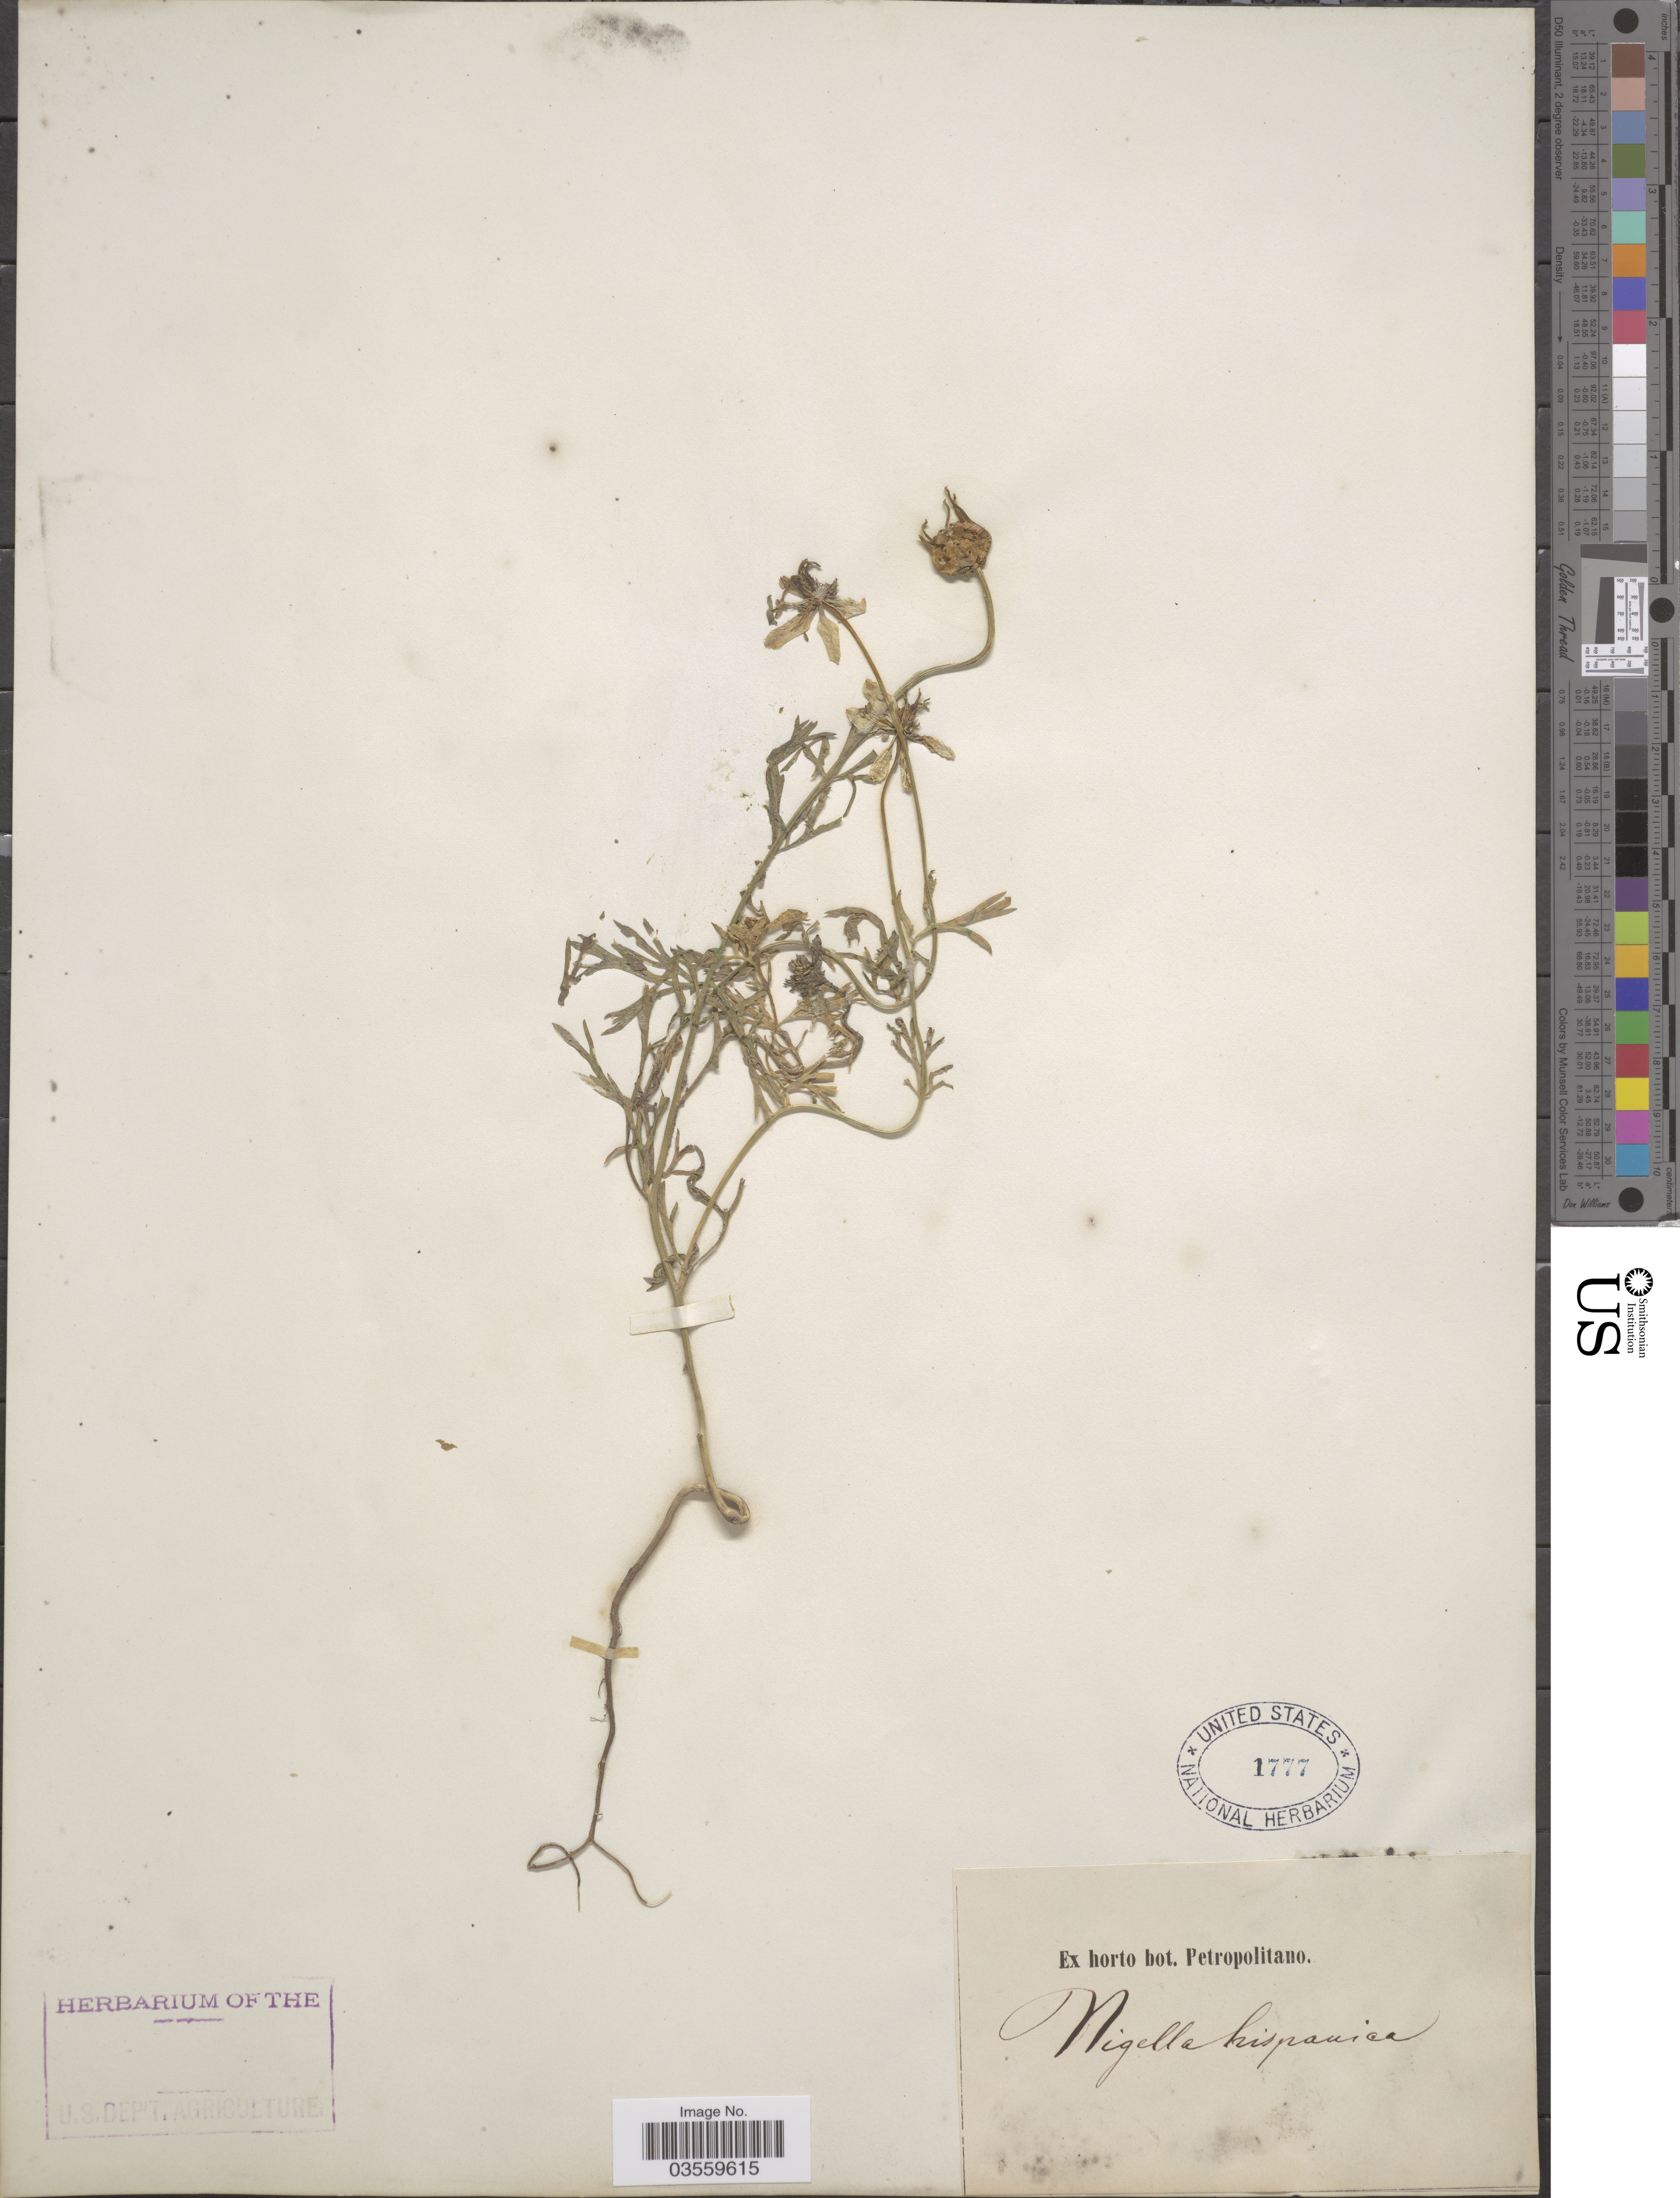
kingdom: Plantae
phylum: Tracheophyta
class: Magnoliopsida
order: Ranunculales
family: Ranunculaceae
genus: Nigella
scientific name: Nigella hispanica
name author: L.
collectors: ex Horto Bot. Petropolitano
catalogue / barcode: US 1777